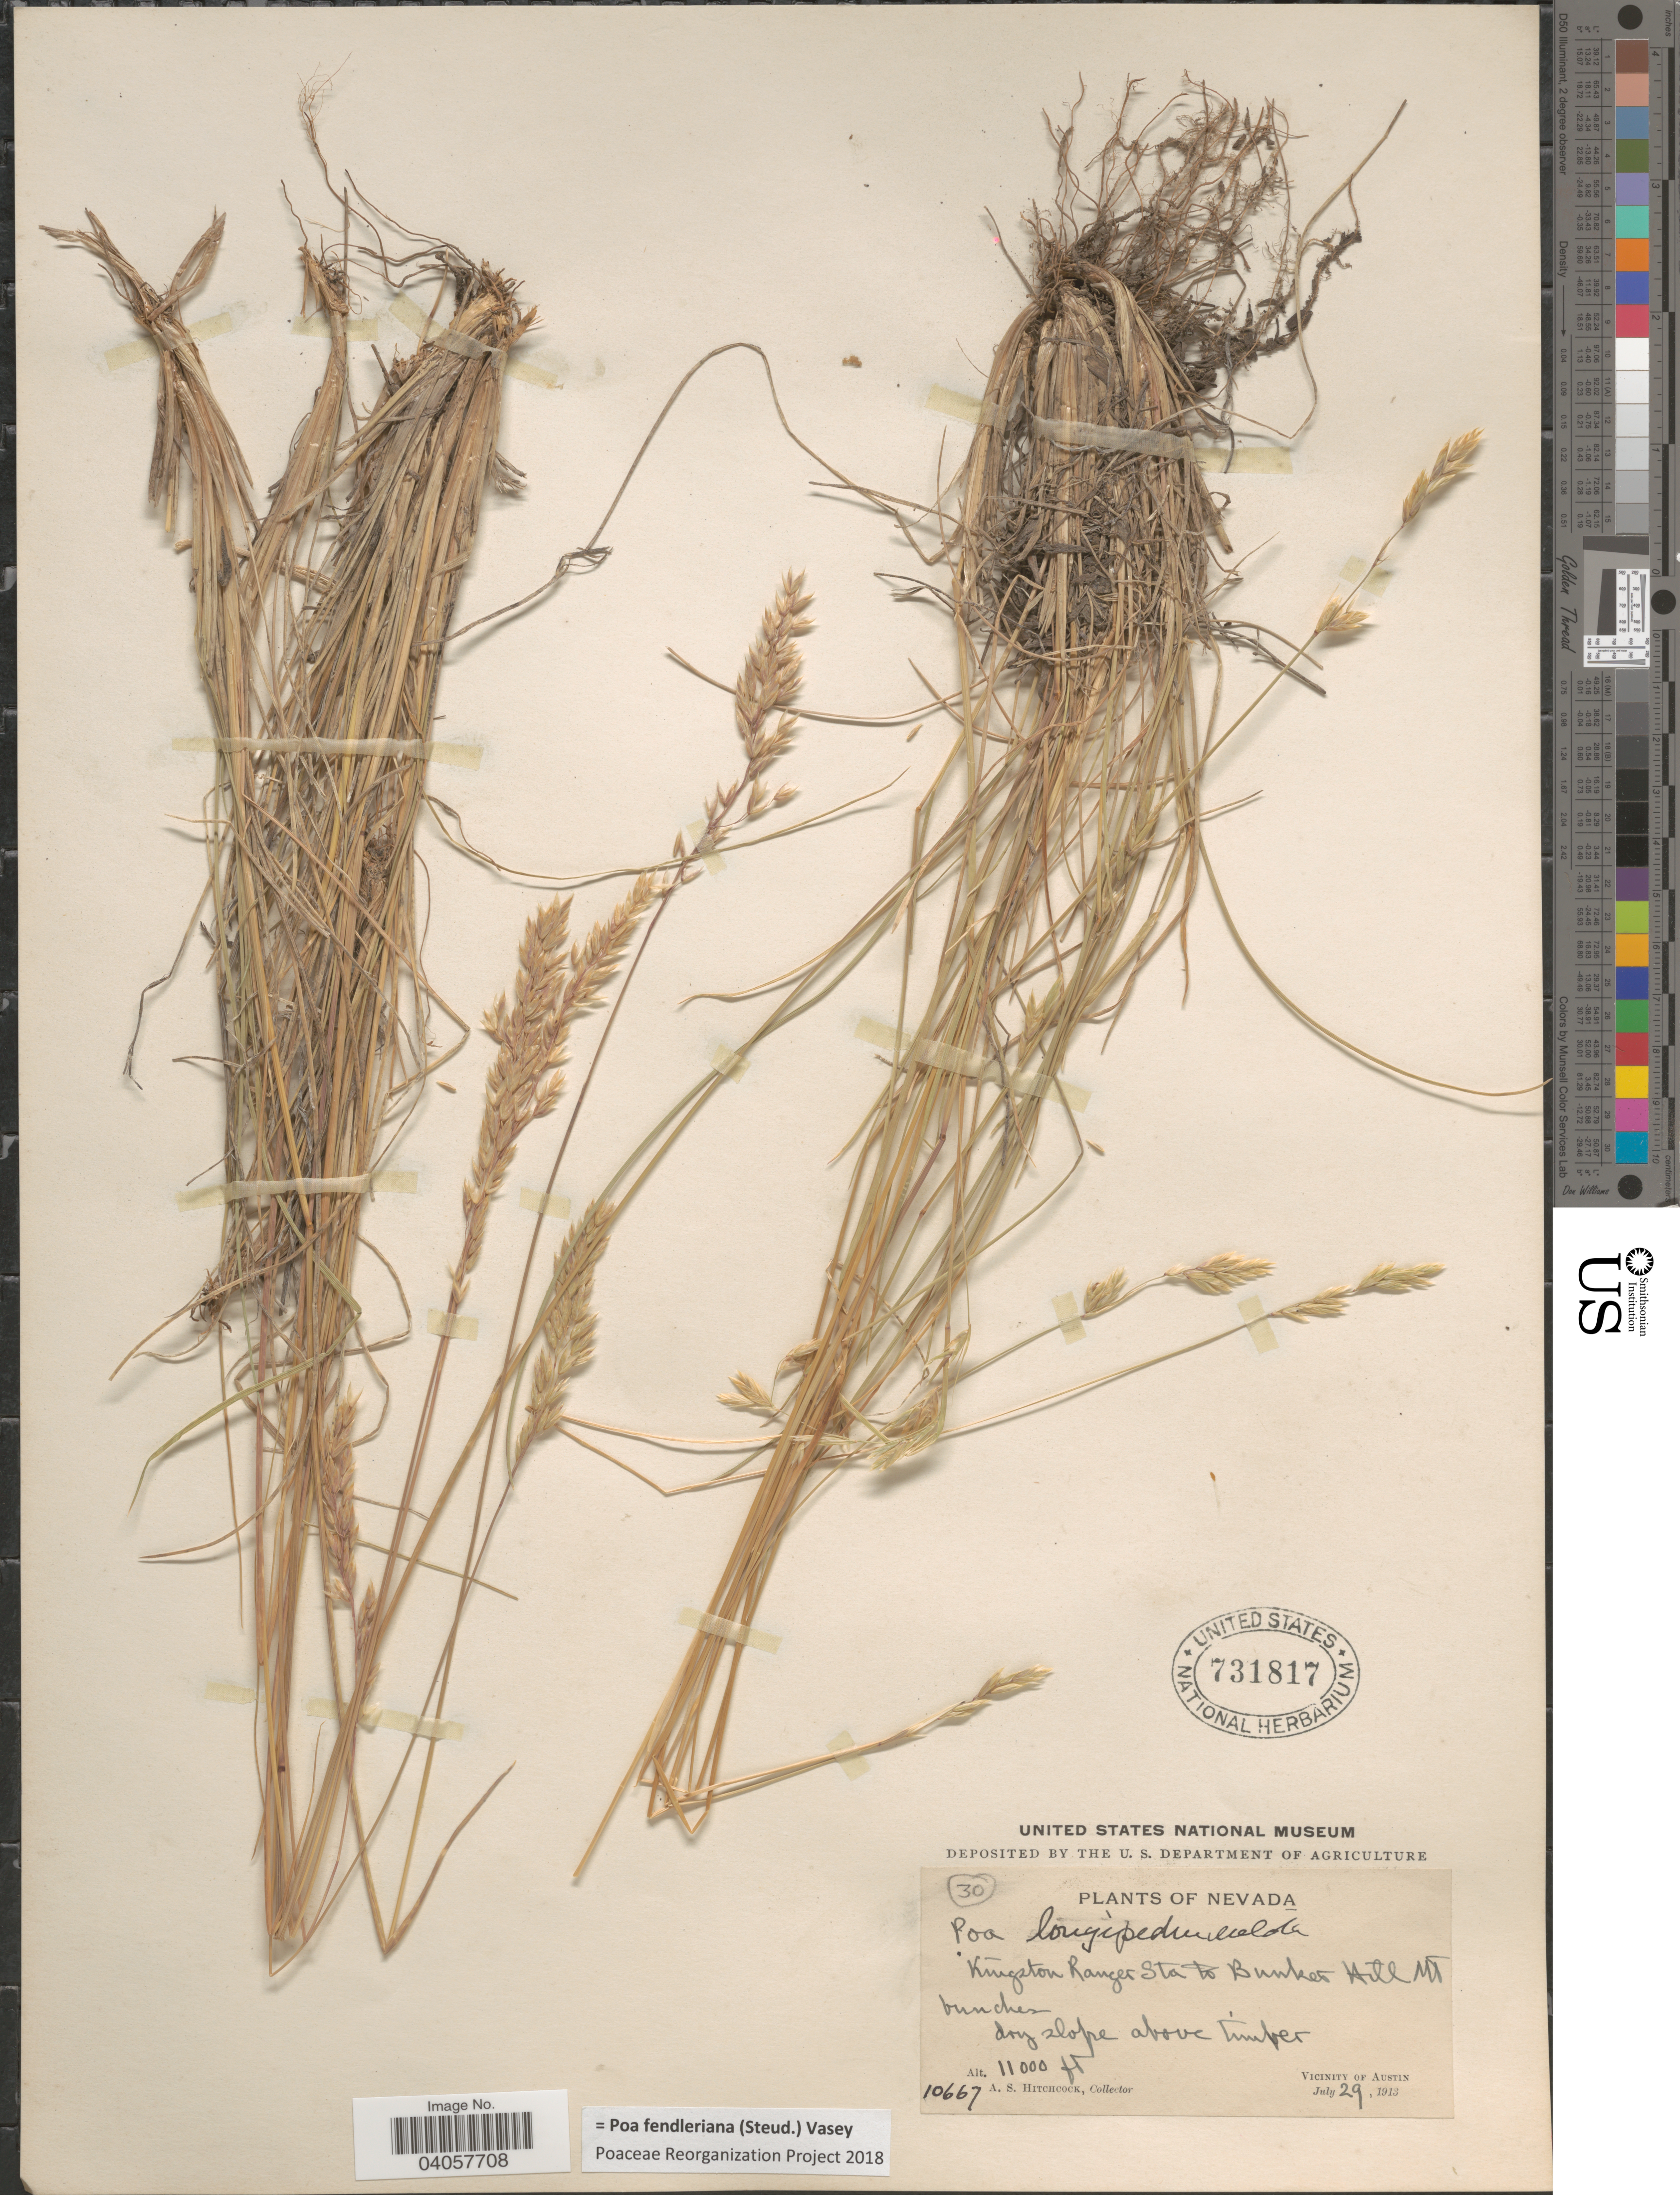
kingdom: Plantae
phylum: Tracheophyta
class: Liliopsida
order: Poales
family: Poaceae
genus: Poa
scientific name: Poa fendleriana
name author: (Steud.) Vasey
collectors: A. S. Hitchcock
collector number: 10667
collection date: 1913-07-29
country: United States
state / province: Nevada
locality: Kingston Ranger Sta to Bunker Hill Mt bunches. Dry slope above Timber. Vicinity of Austin.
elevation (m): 3353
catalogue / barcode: US 731817